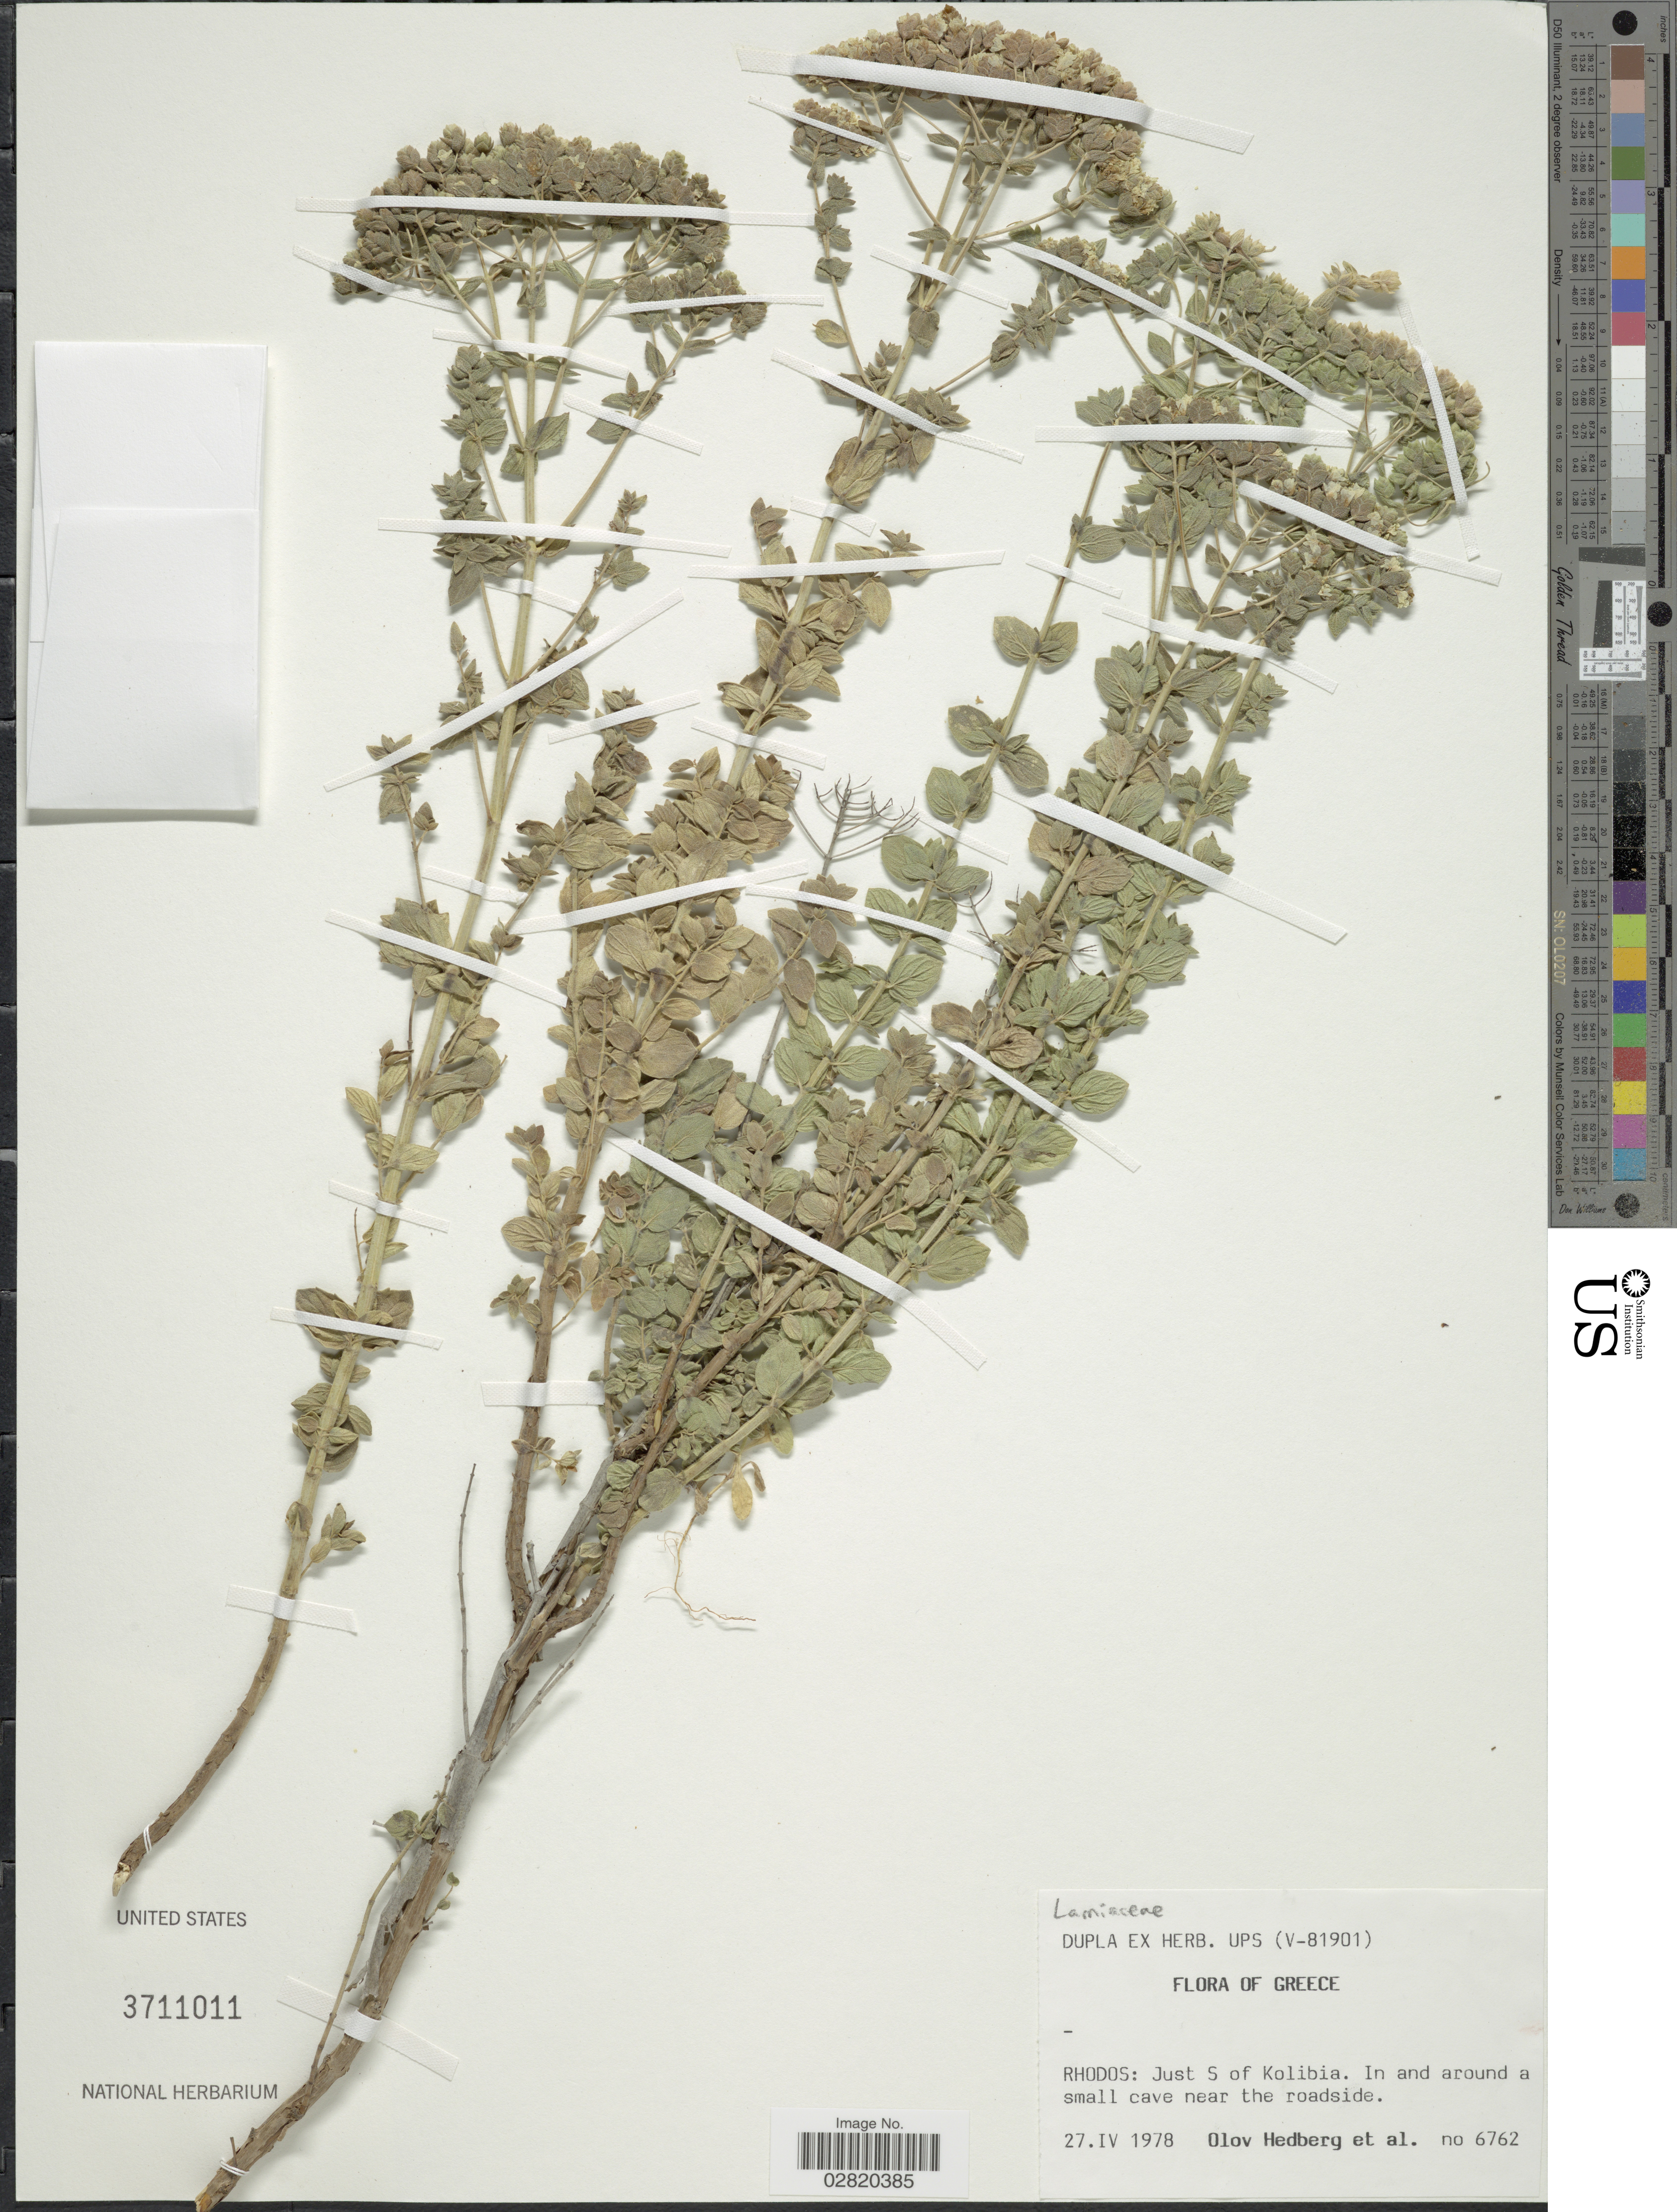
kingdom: Plantae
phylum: Tracheophyta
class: Magnoliopsida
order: Lamiales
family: Lamiaceae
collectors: O. Hedberg & et al.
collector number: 6762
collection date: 1978-04-27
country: Greece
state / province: South Aegean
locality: Rhodos: Just S of Kolibia. In and around a small cave near the roadside.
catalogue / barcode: US 3711011